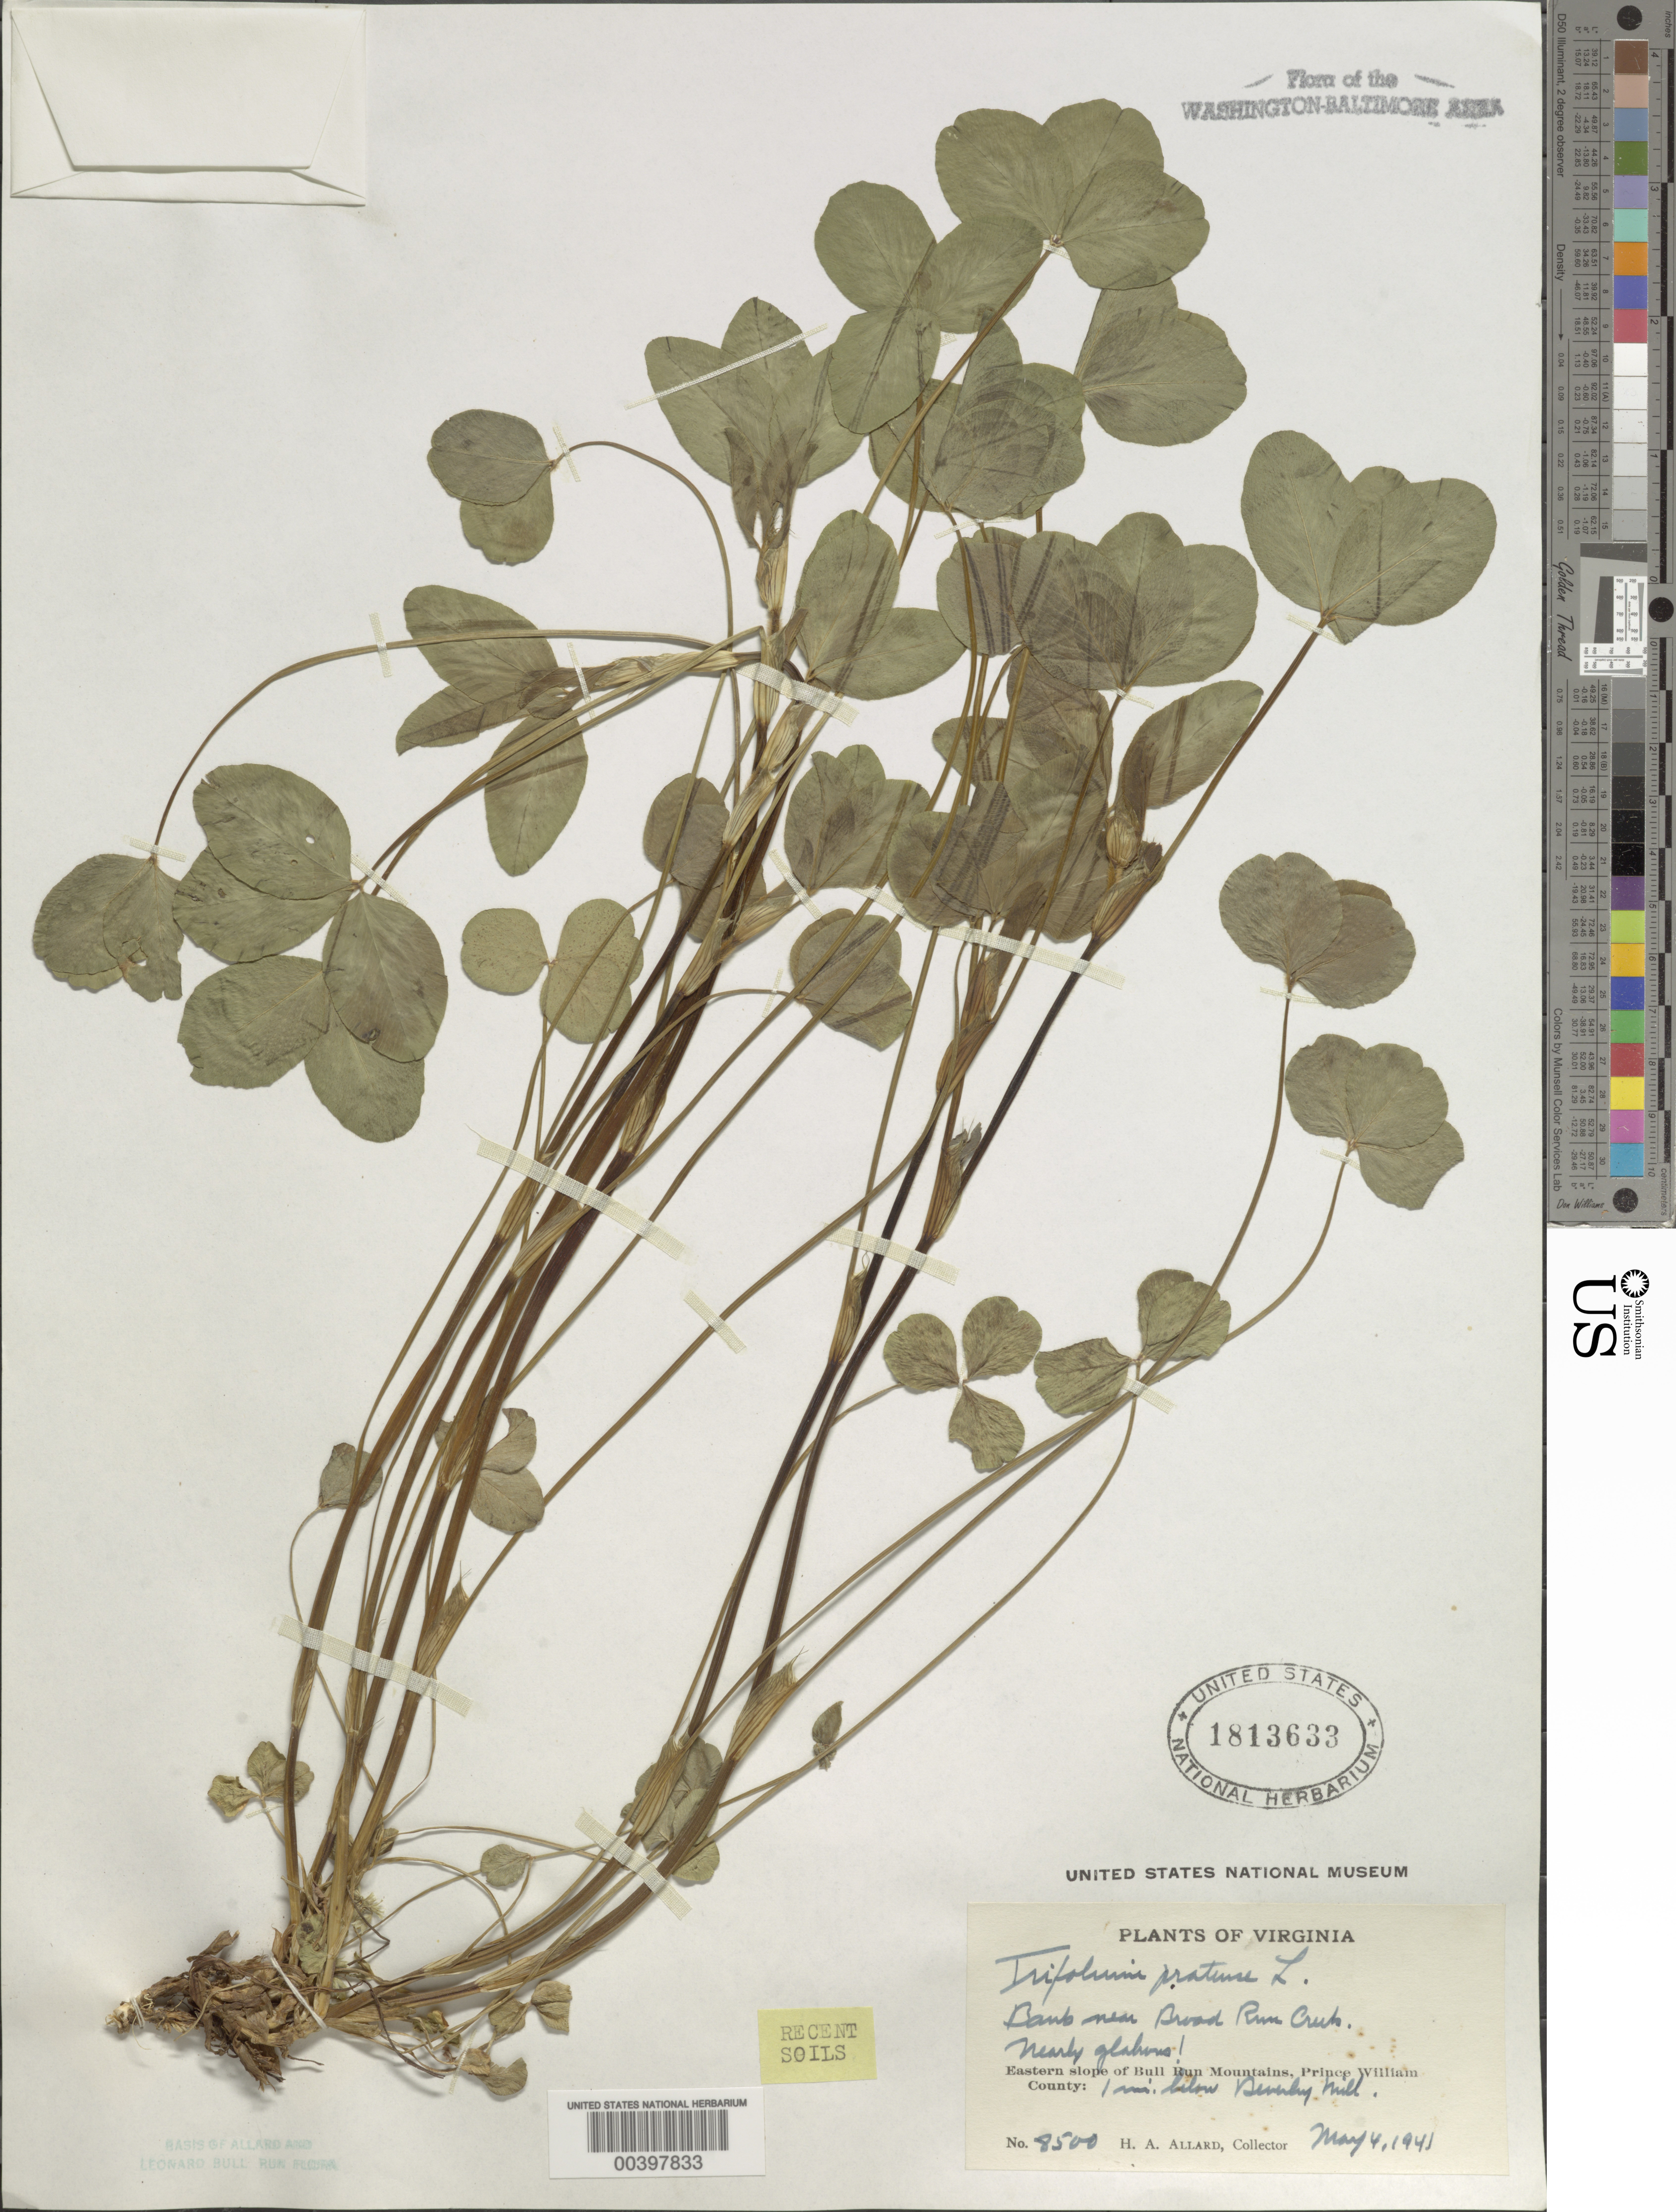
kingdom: Plantae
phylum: Tracheophyta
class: Magnoliopsida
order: Fabales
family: Fabaceae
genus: Trifolium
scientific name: Trifolium pratense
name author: L.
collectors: H. A. Allard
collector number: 8500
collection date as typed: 04 May 1941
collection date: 1941-05-04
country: United States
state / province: Virginia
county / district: Prince William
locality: Broad Run Creek, below Beverley Mill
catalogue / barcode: US 1813633